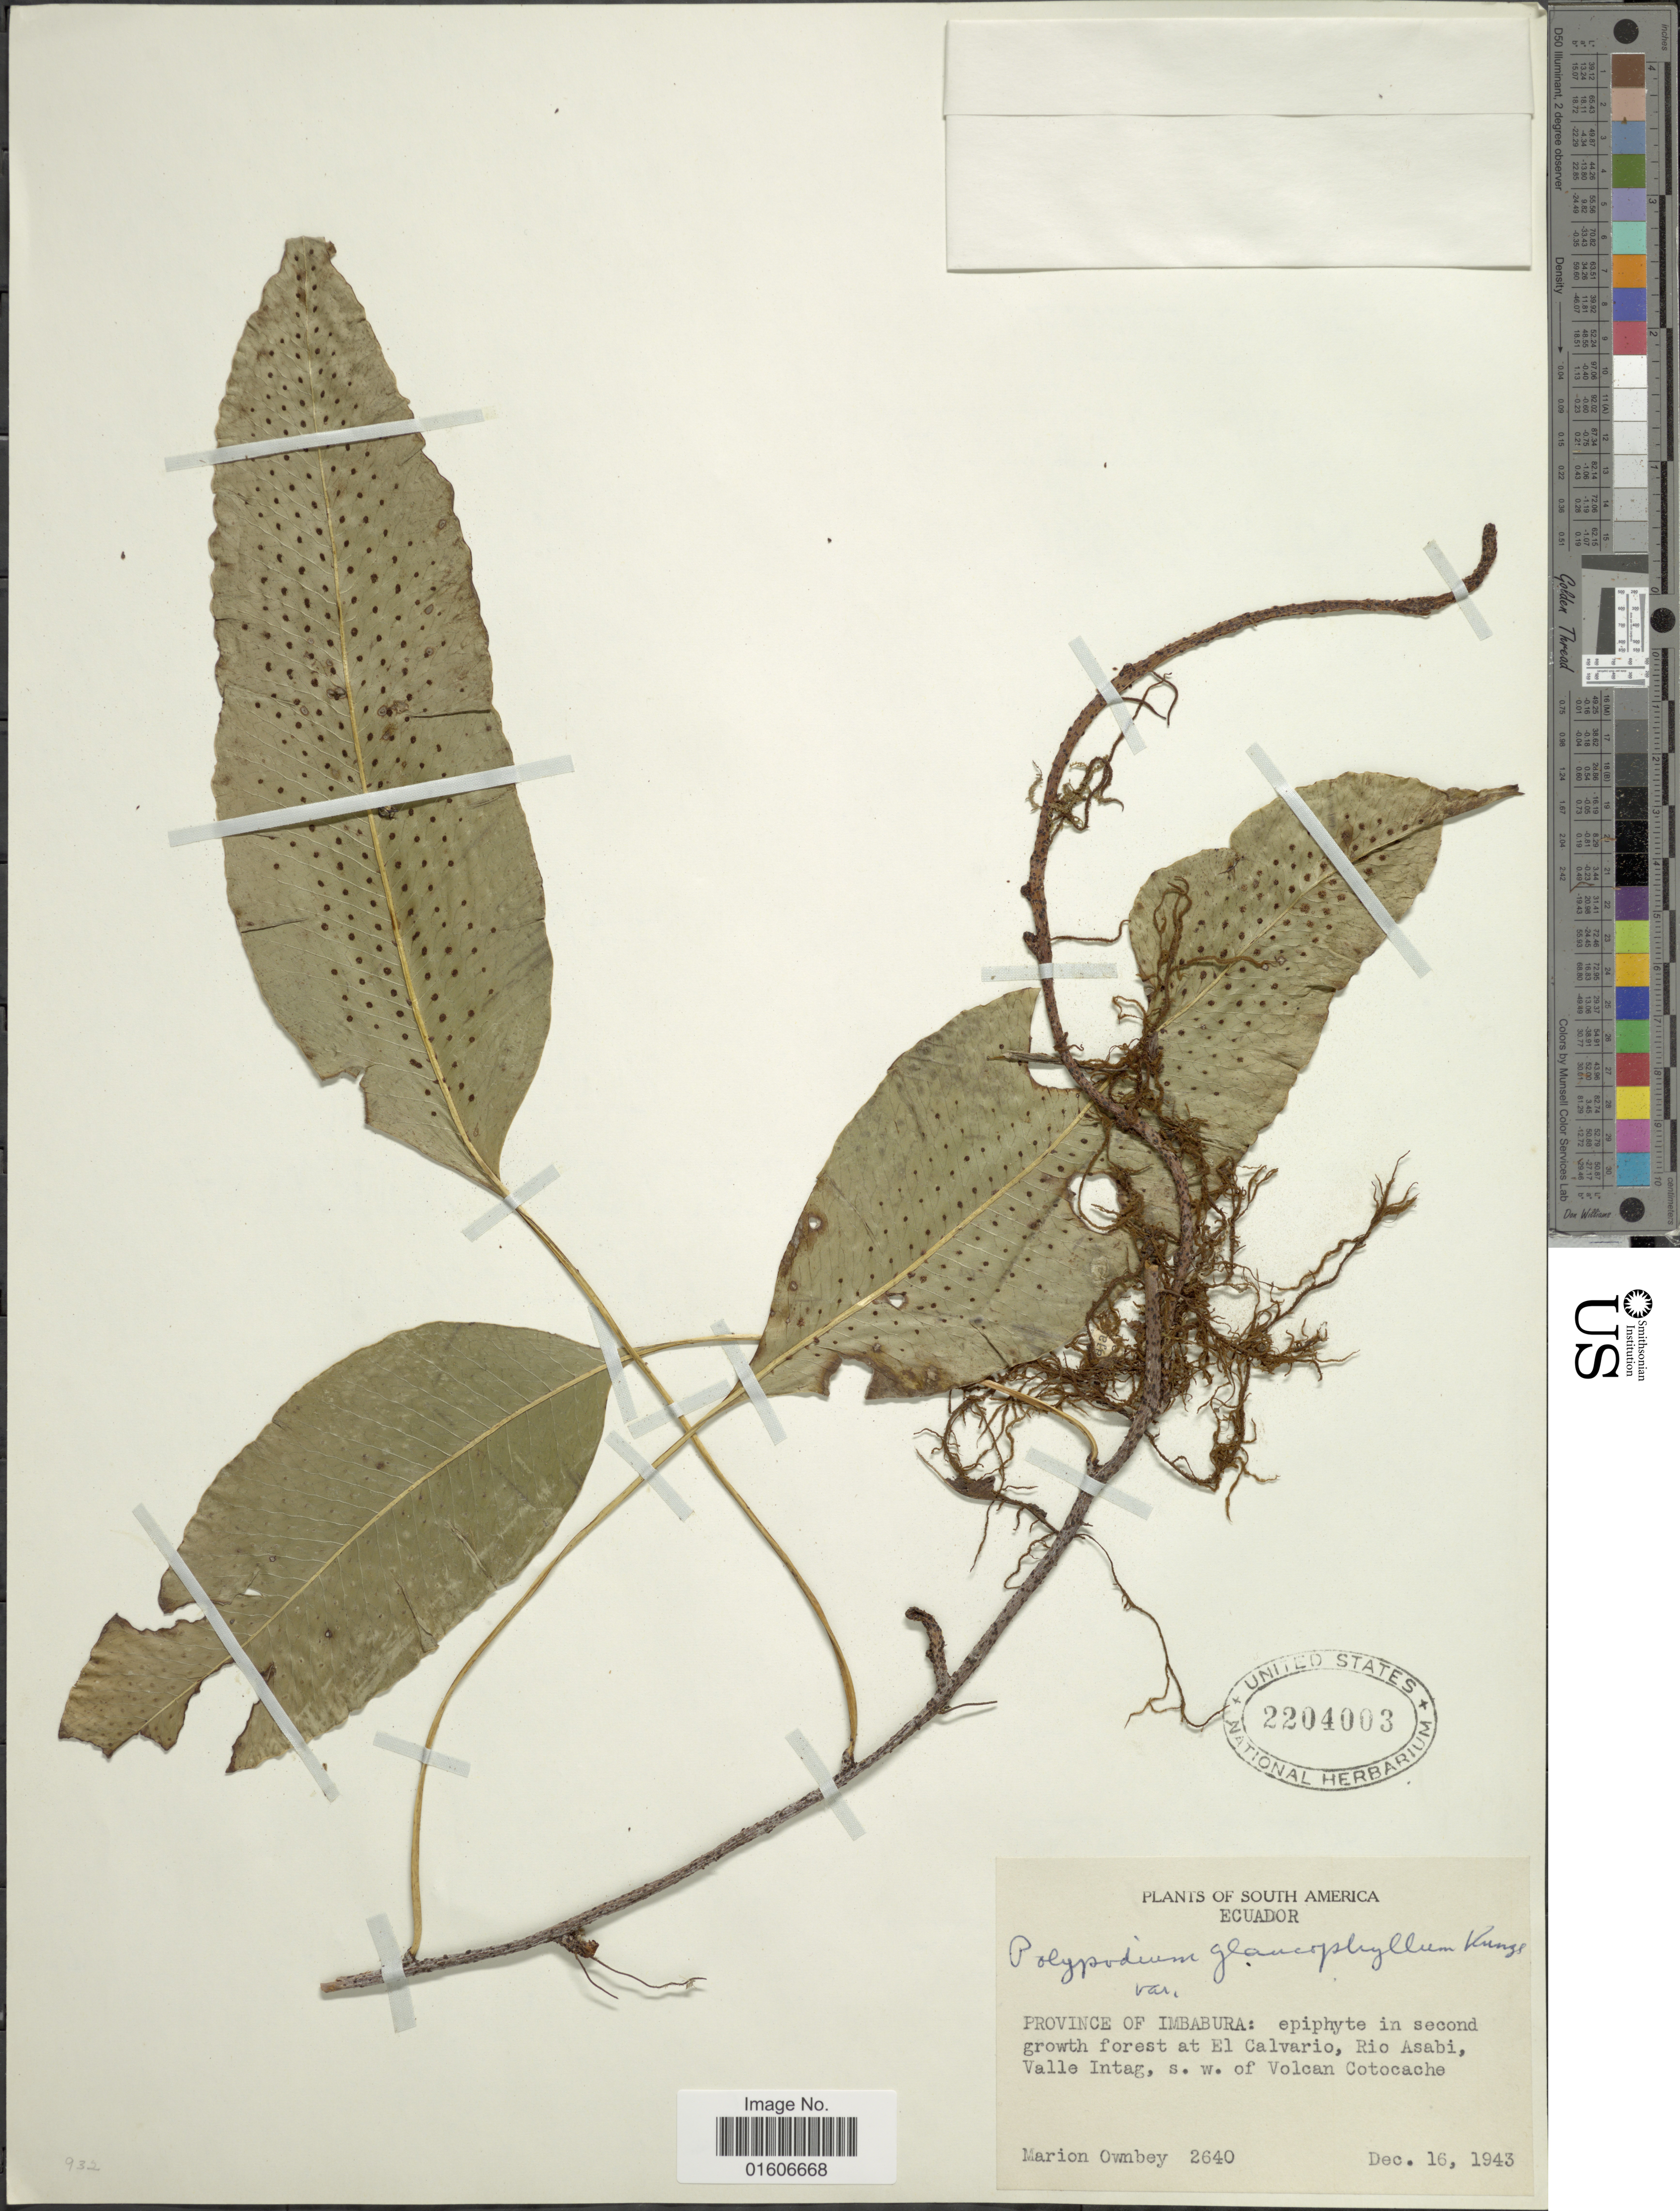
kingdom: Plantae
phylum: Tracheophyta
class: Polypodiopsida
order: Polypodiales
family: Polypodiaceae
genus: Serpocaulon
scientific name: Serpocaulon levigatum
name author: (Cav.) A.R. Sm.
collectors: F. M. Ownbey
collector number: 2640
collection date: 1943-12-16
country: Ecuador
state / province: Imbabura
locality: Province of Imbabura: epiphyte in second growth forest at El Calvario, Rio Asabi, Valle Intag, s.w. of Volcan Cotocache.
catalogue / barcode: US 2204003